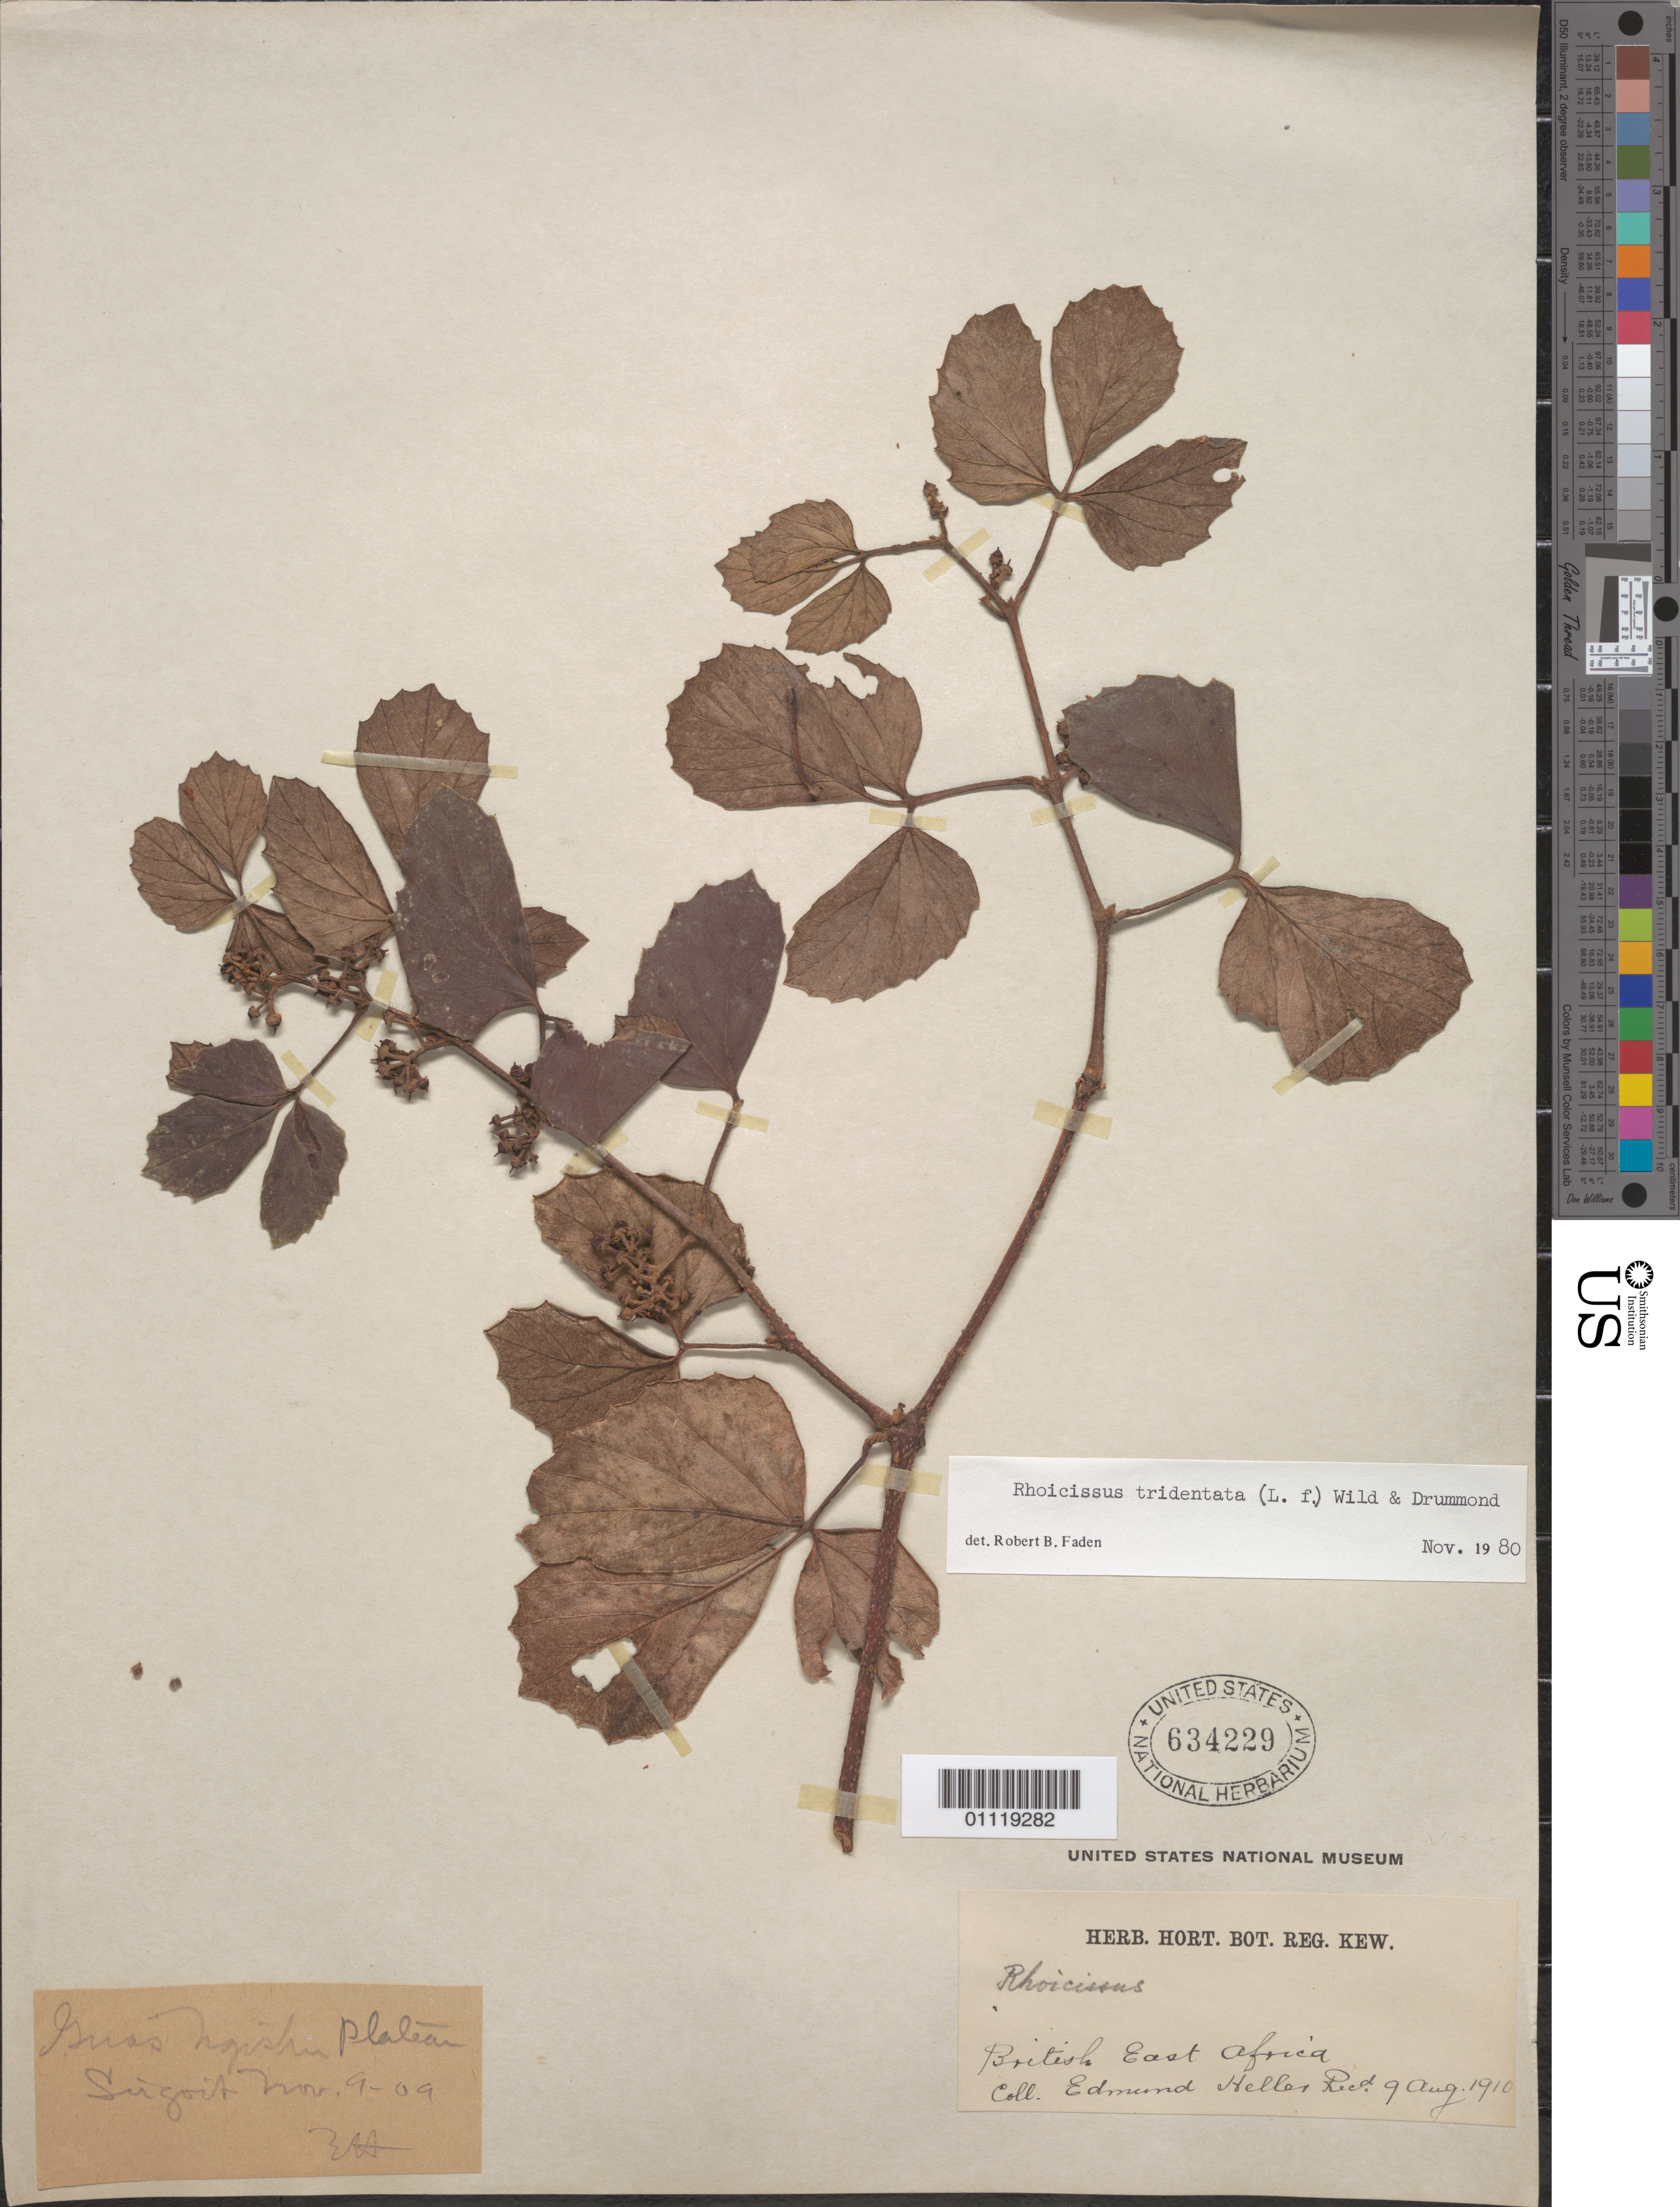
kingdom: Plantae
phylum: Tracheophyta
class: Magnoliopsida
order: Vitales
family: Vitaceae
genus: Rhoicissus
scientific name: Rhoicissus tridentata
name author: (L. f.) Wild & R.B. Drumm.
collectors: E. Heller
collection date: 1910-08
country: Kenya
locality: British East Africa.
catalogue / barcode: US 634229